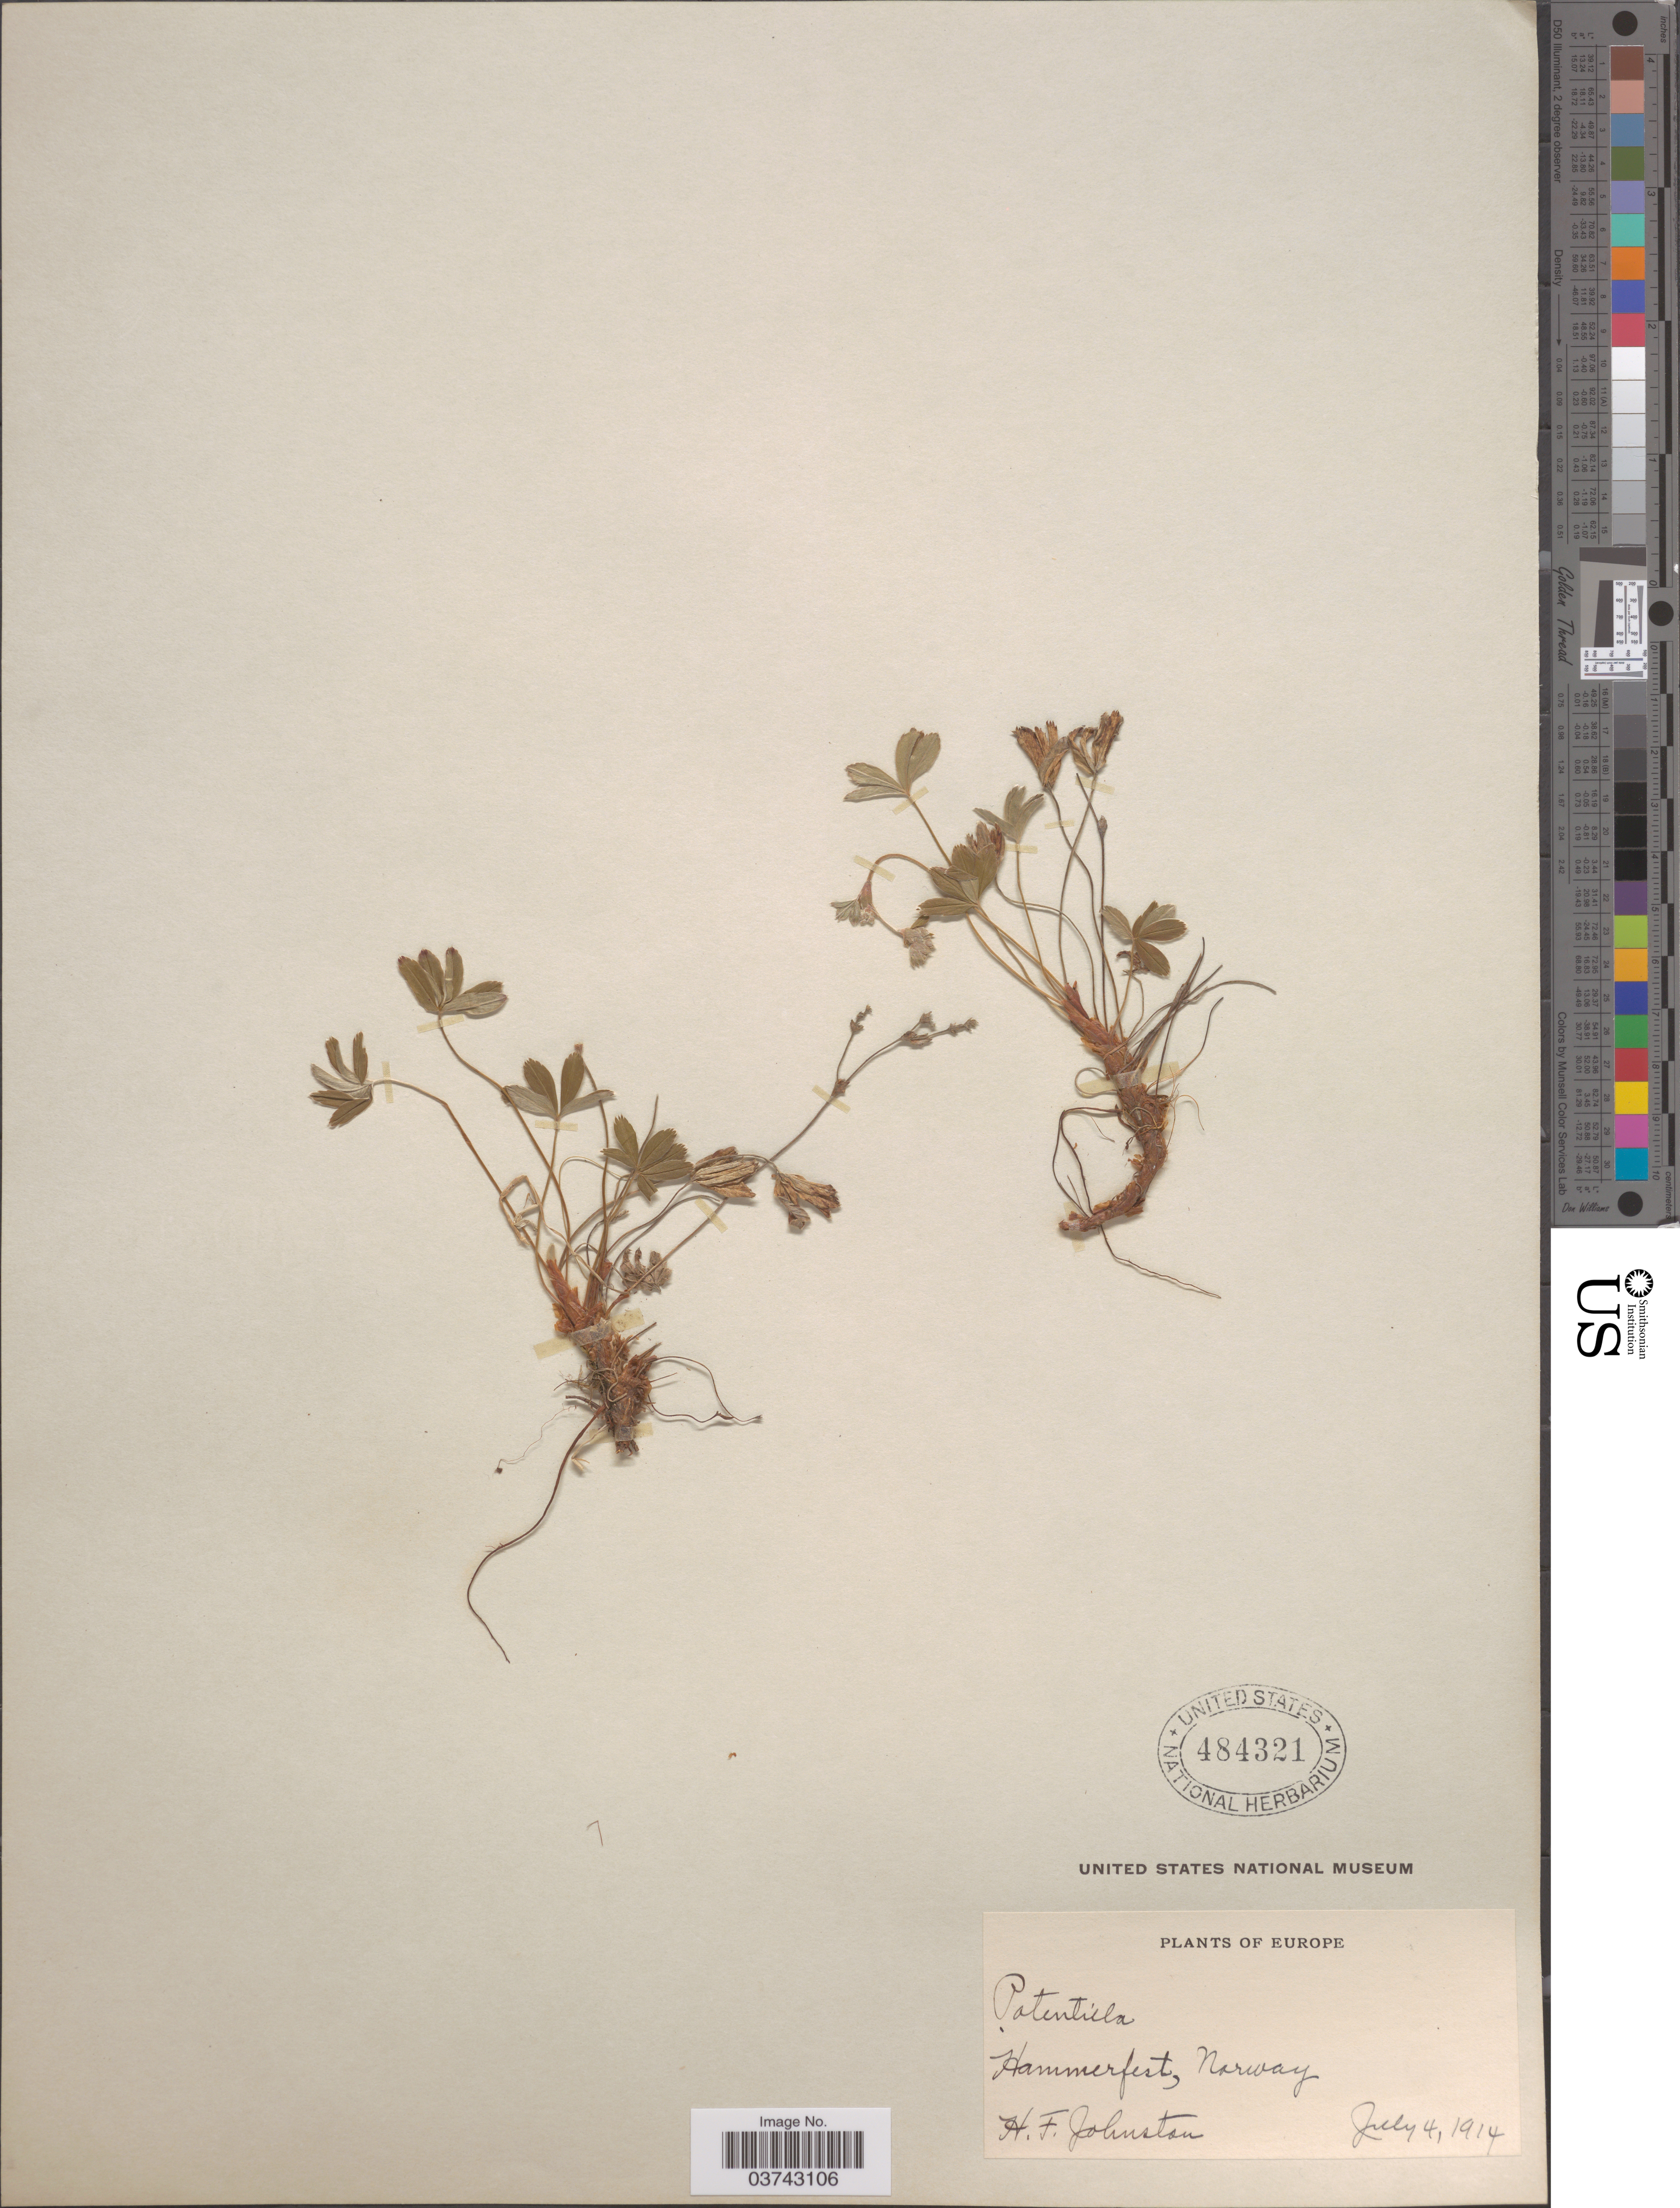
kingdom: Plantae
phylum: Tracheophyta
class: Magnoliopsida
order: Rosales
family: Rosaceae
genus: Potentilla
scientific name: Potentilla sp.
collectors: H. Johnston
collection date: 1914-07-04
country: Norway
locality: Hammerfest.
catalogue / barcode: US 484321